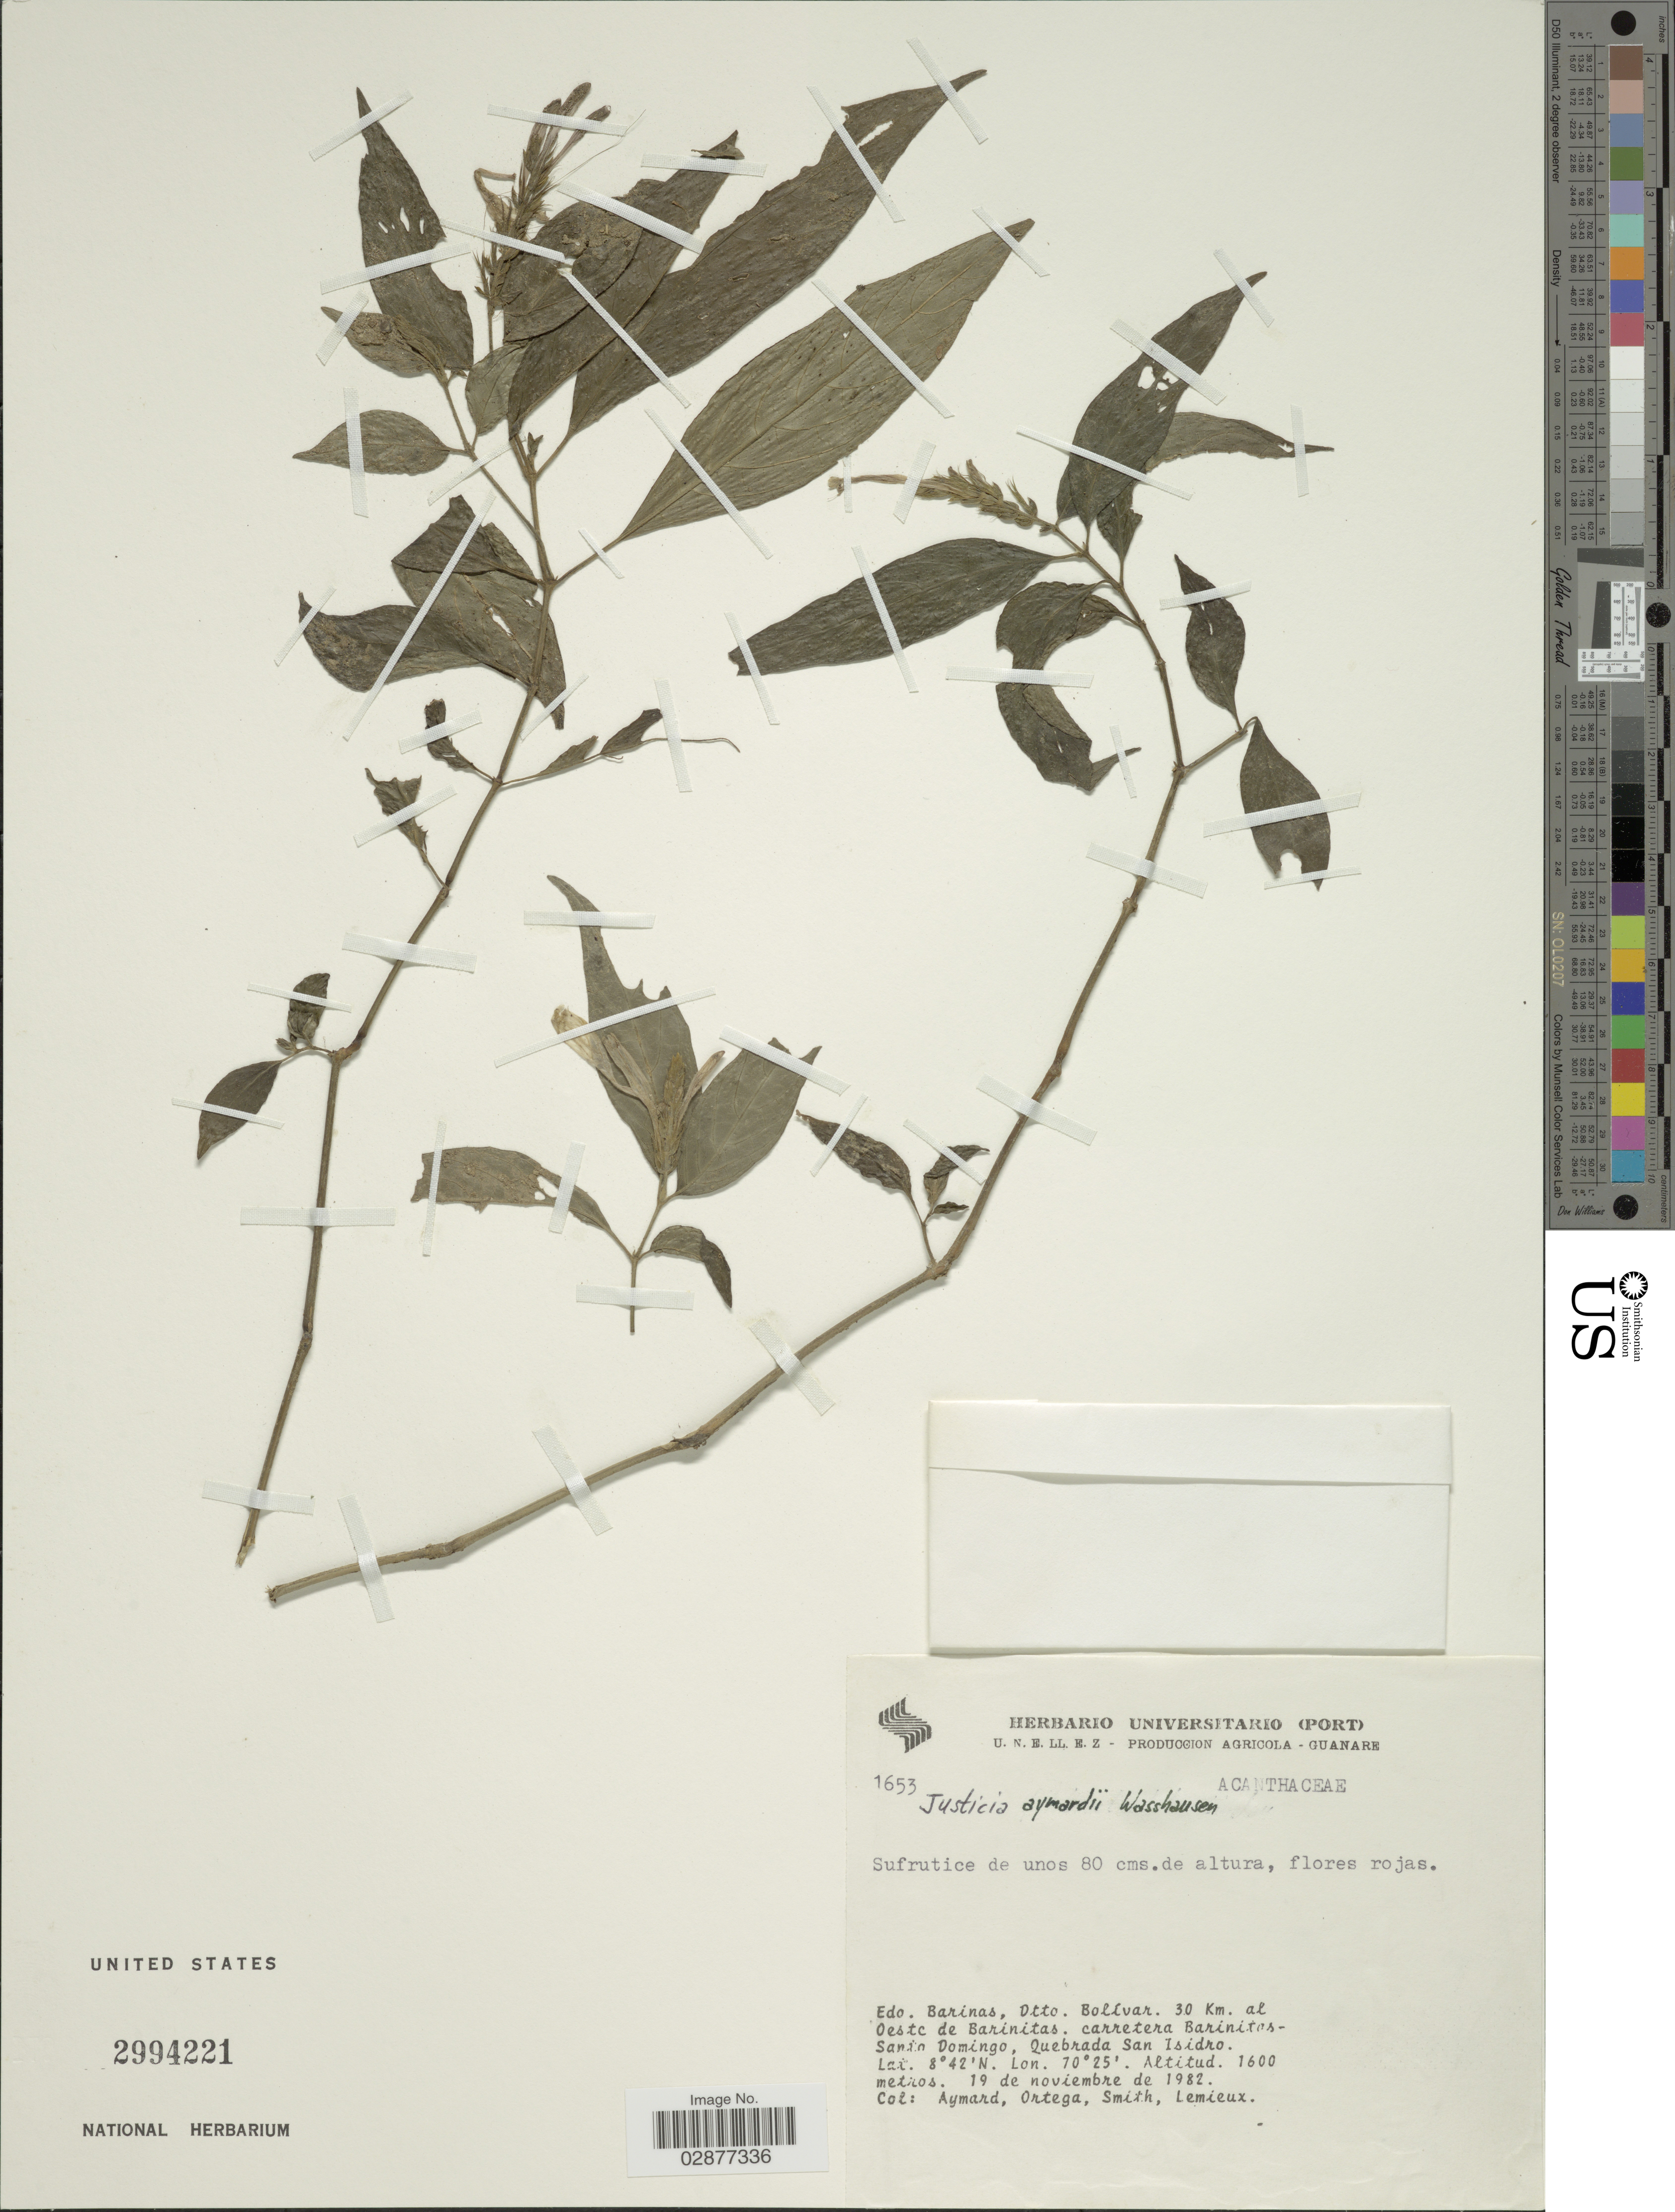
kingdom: Plantae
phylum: Tracheophyta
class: Magnoliopsida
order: Lamiales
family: Acanthaceae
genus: Justicia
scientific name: Justicia aymardii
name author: Wassh.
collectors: G. A. Aymard, Ortega, --, -- Smith & Lemieux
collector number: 1653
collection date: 1982-11-19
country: Venezuela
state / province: Barinas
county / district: Bolívar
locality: Dtto. Bolívar. 30 Km. al Oeste de Barinitas, carretera Barinitas-Santo Domingo, Quebrada San Isidro.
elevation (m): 1600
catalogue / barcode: US 2994221